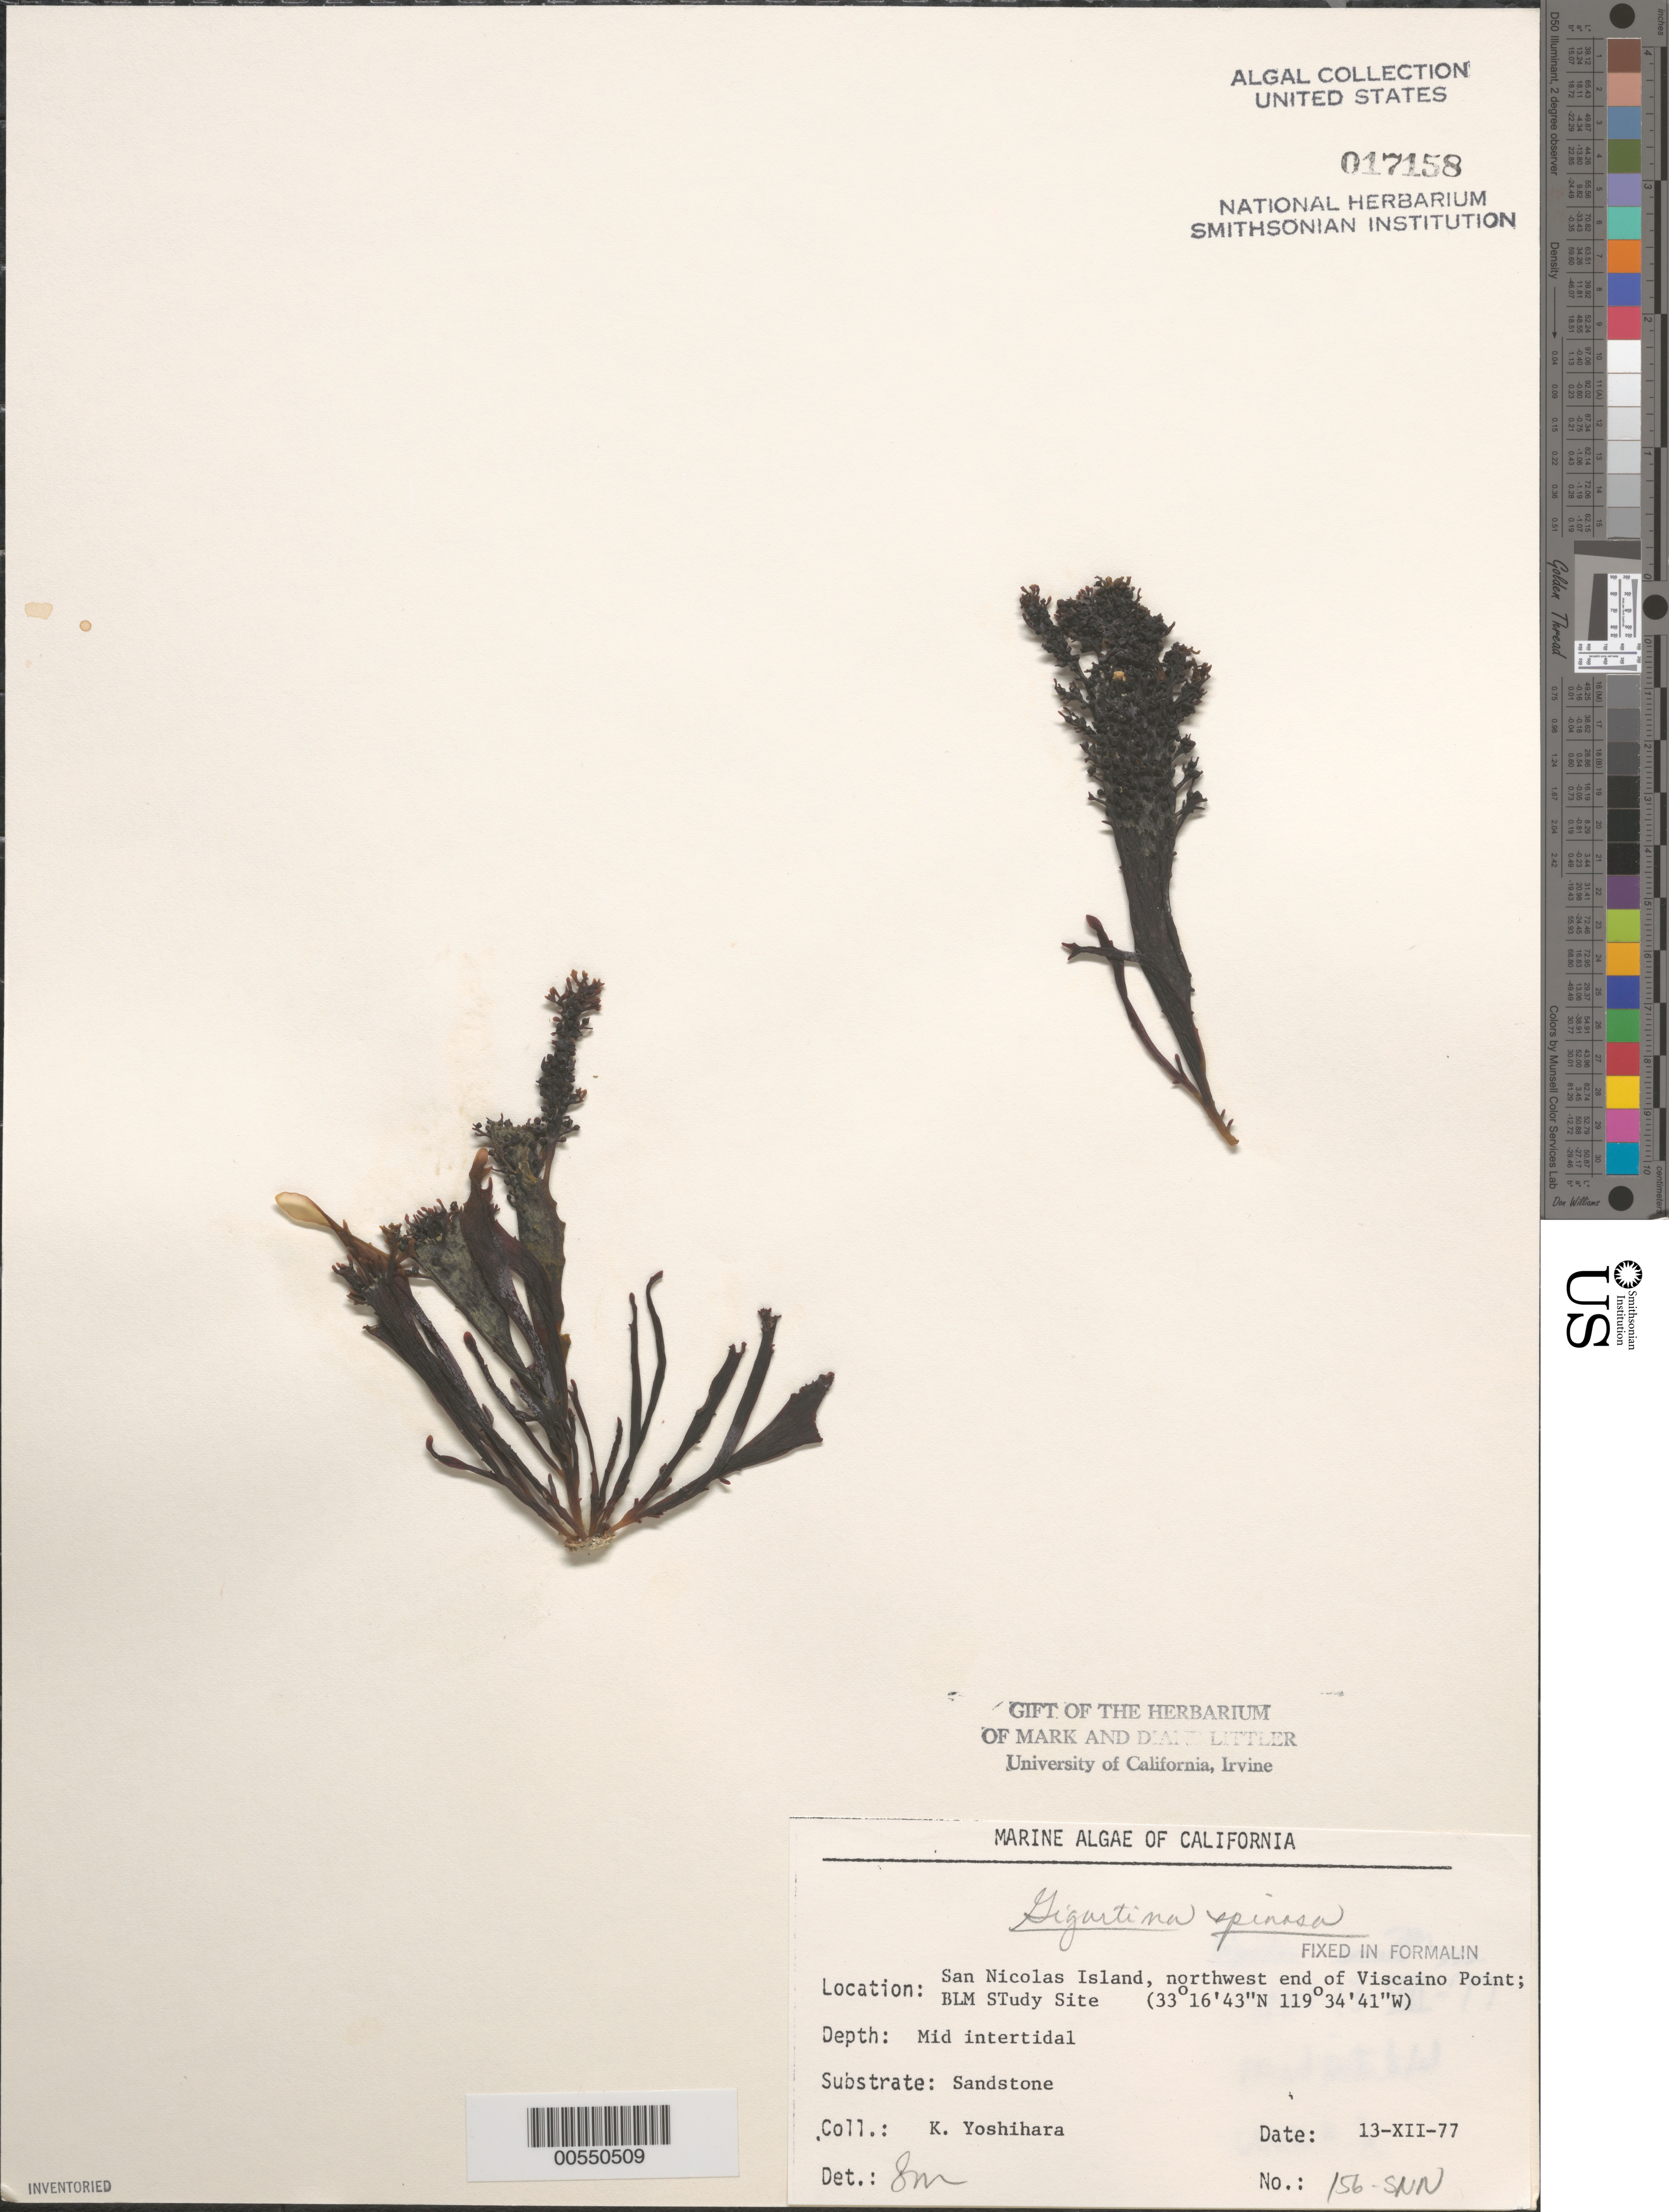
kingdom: Plantae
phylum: Rhodophyta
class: Florideophyceae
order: Gigartinales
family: Gigartinaceae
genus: Chondracanthus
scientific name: Chondracanthus spinosus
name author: (Kütz.) Guiry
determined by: Algae name updating Project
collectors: K. Yoshihara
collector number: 156-snn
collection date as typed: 13 Dec 1977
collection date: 1977-12-13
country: United States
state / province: California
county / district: Ventura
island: San Nicolas Island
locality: Viscaino Point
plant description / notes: BLM-SOCALBIGHT Rocky Intertidal Survey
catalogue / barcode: US 17158